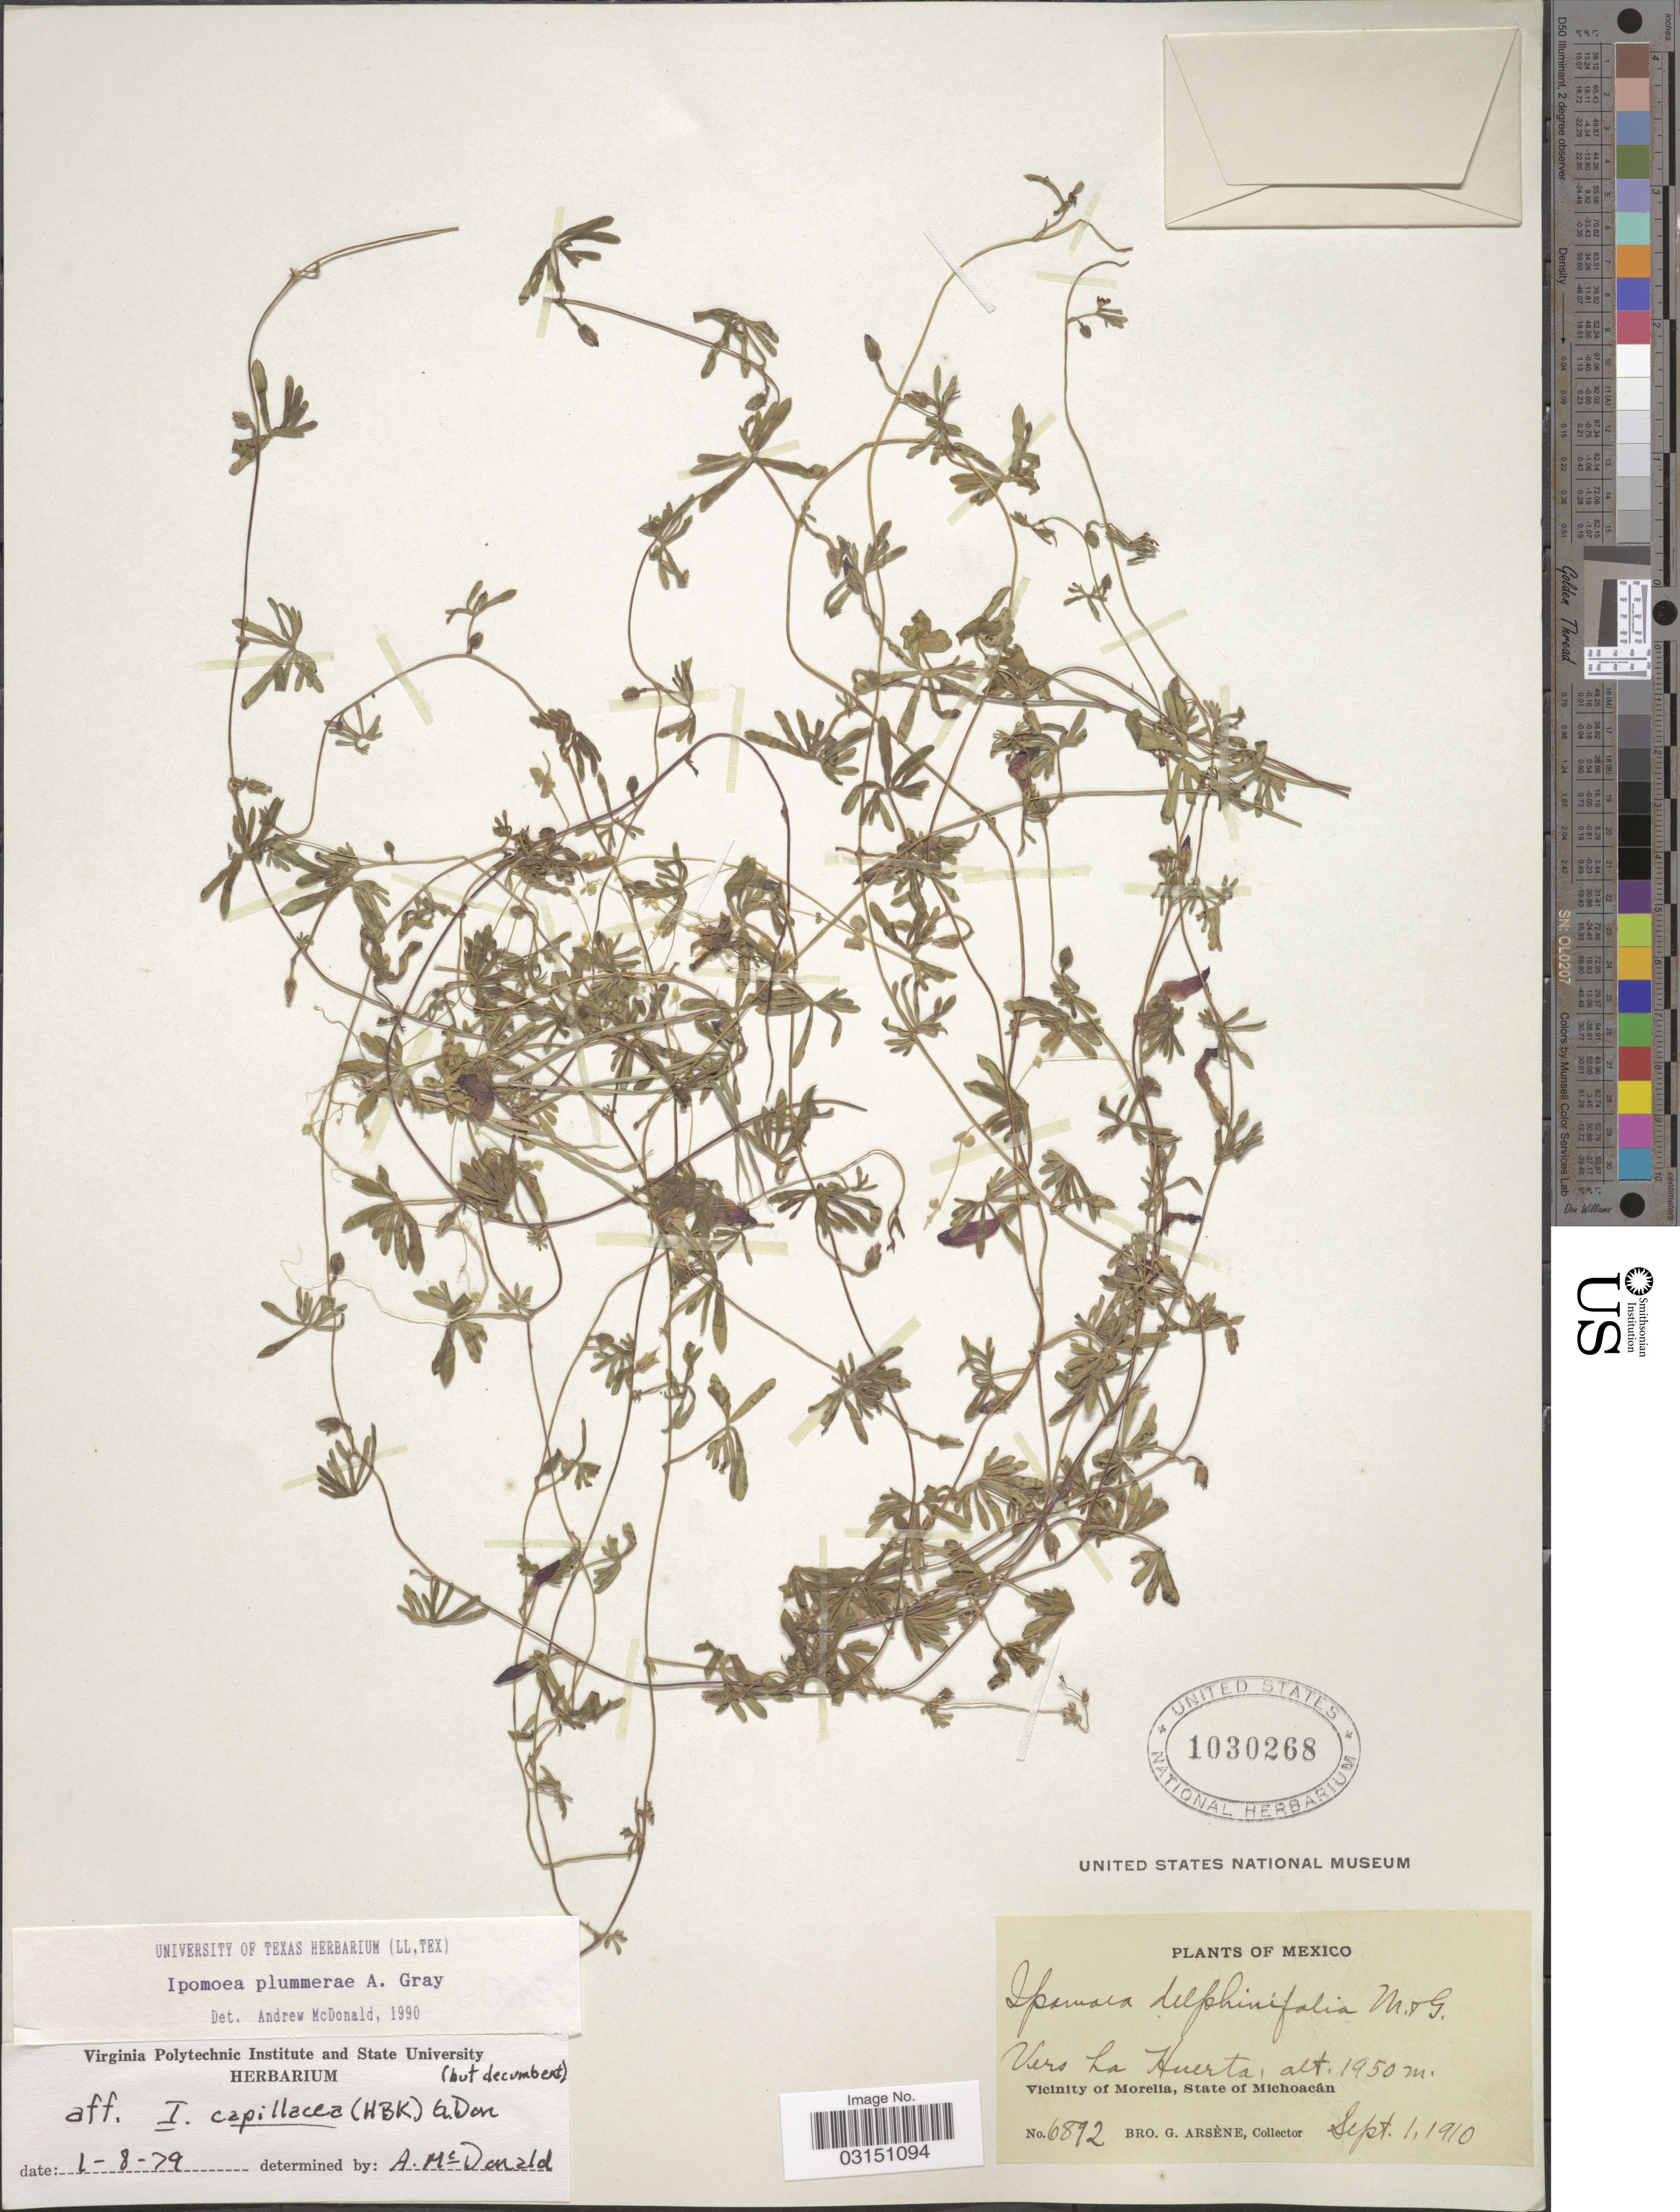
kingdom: Plantae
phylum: Tracheophyta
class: Magnoliopsida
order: Solanales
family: Convolvulaceae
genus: Ipomoea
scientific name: Ipomoea plummerae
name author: A. Gray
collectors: Bro. G. Arsène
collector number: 6892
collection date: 1910-09-01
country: Mexico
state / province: Michoacán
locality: Vers La Huerta. Vicinity of Morelia.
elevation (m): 1950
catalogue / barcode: US 1030268